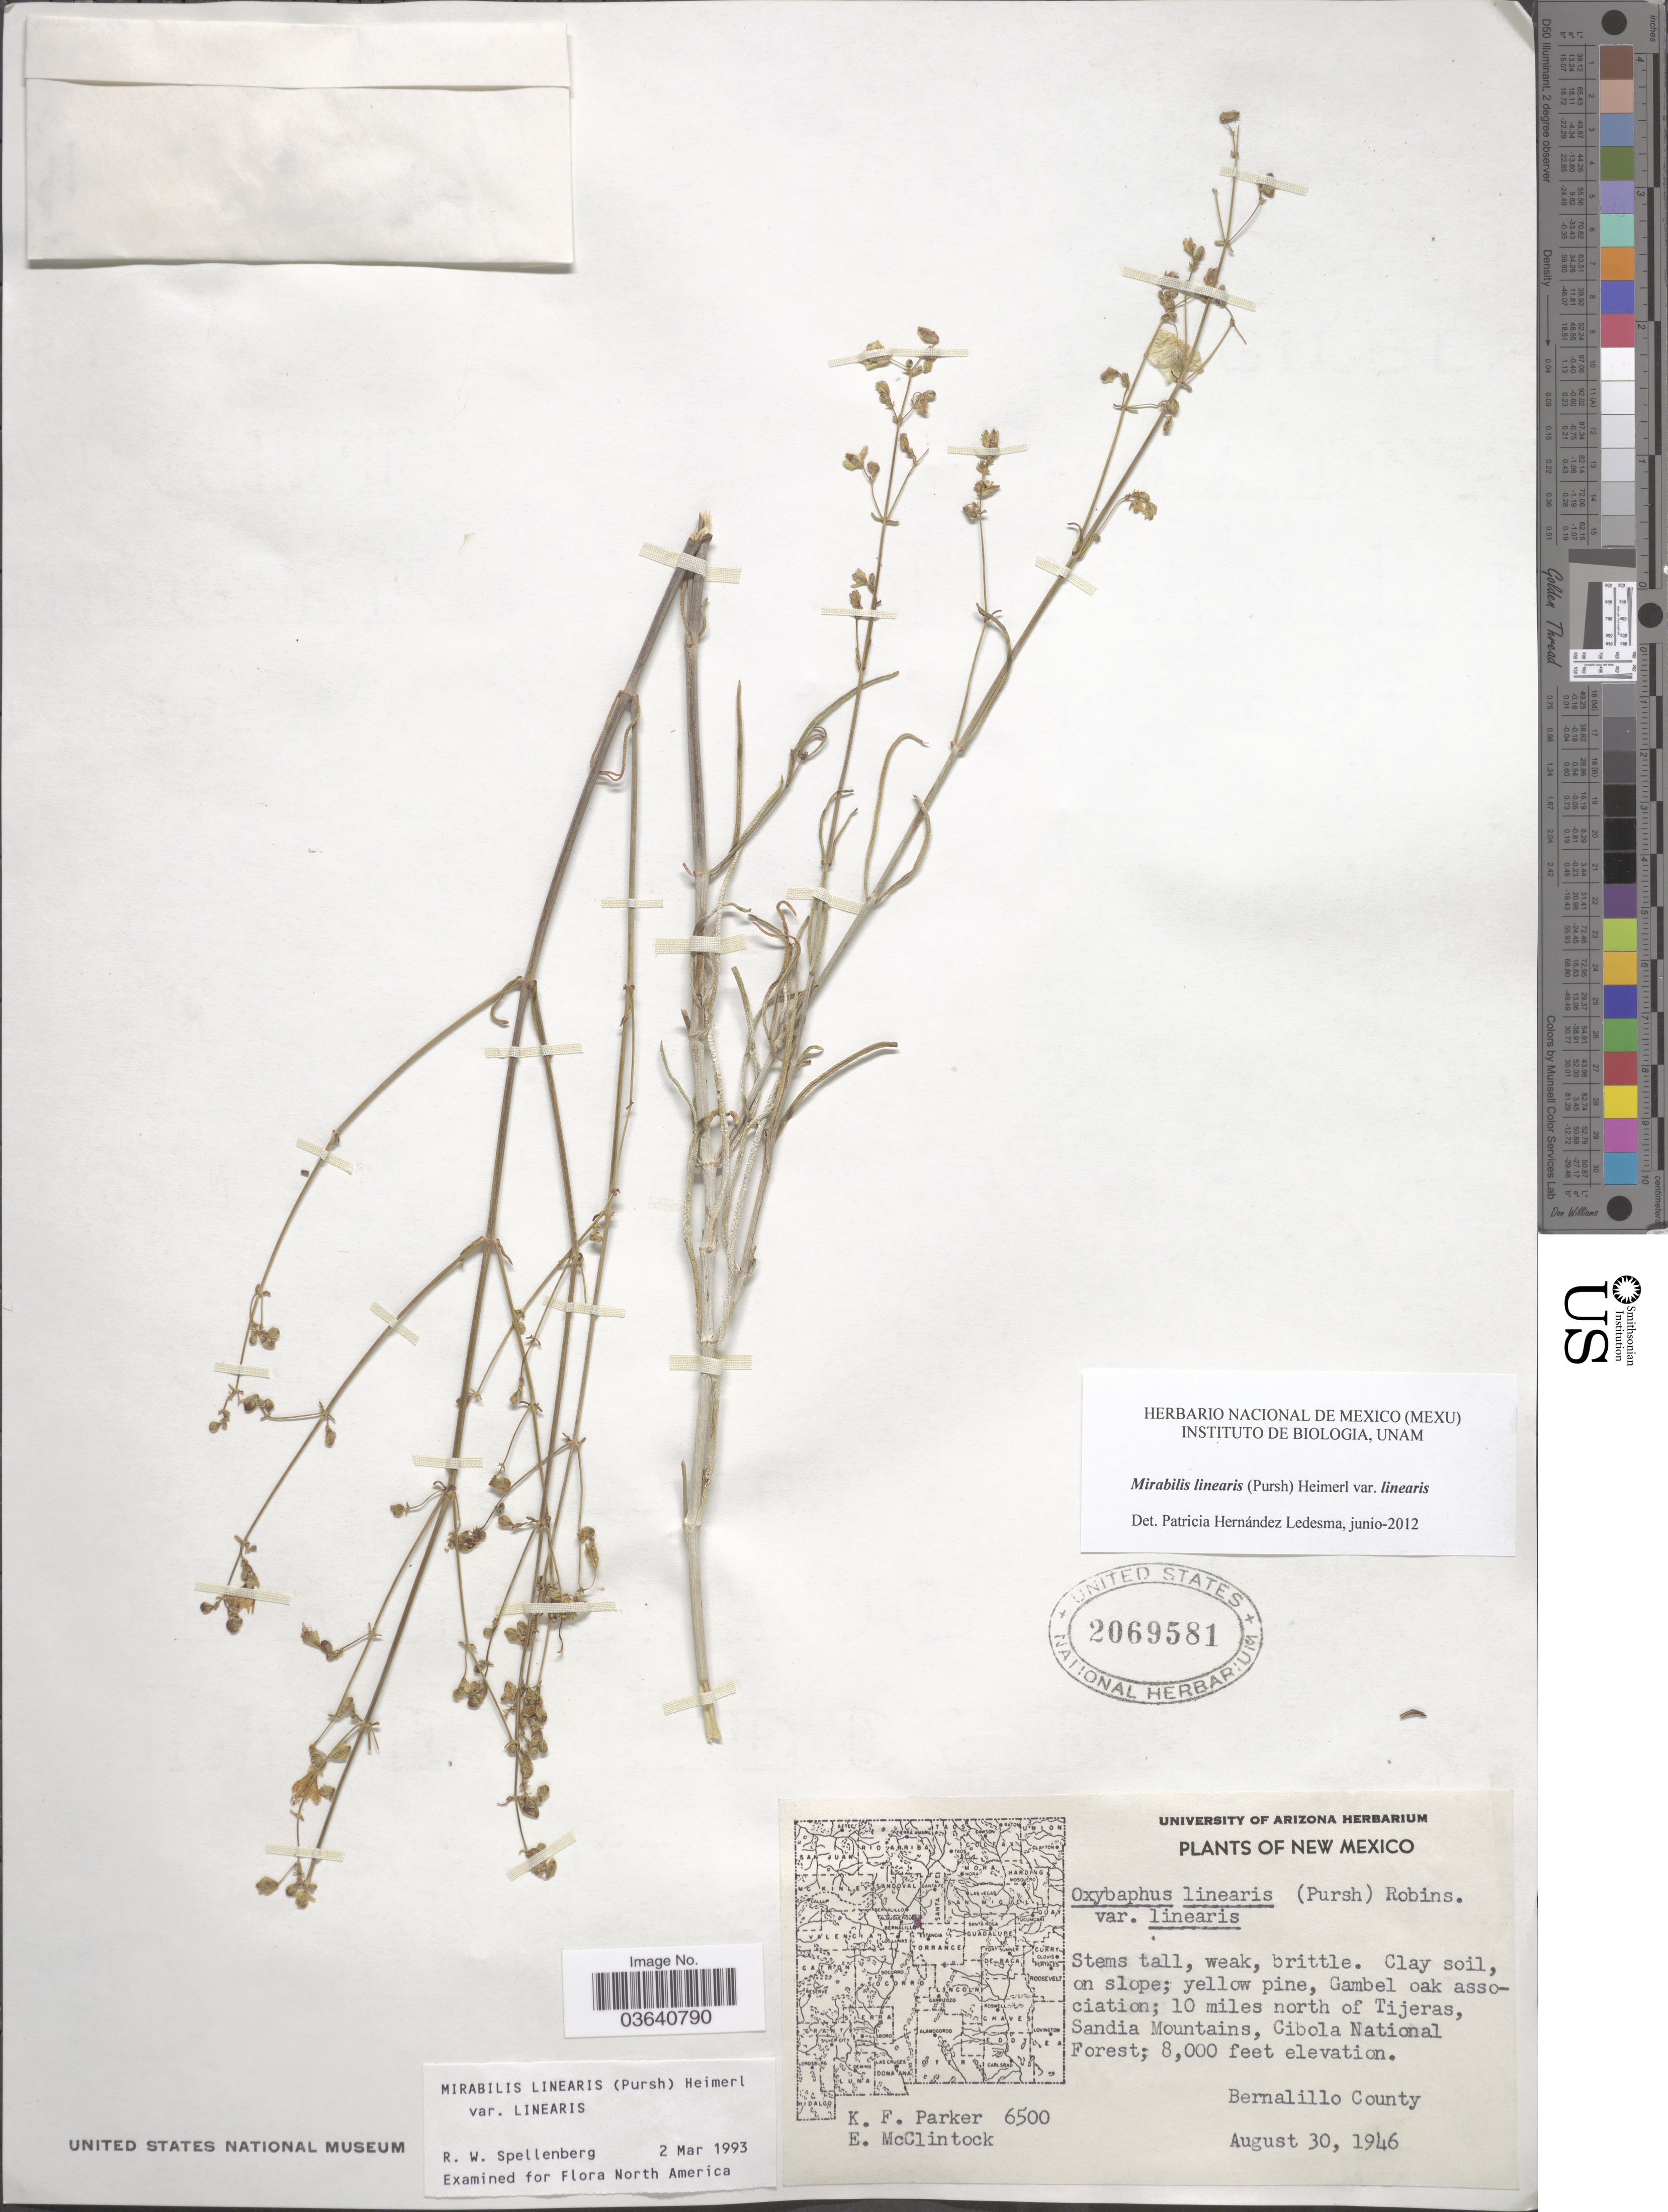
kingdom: Plantae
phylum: Tracheophyta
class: Magnoliopsida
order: Caryophyllales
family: Nyctaginaceae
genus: Mirabilis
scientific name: Mirabilis linearis var. linearis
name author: (Pursh) Heimerl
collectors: K. F. Parker & E. McClintock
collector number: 6500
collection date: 1946-08-30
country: United States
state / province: New Mexico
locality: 10 miles north of Tijeras, Sandia Mountains, Cibola National Forest. Bernalillo County.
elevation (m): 2438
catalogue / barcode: US 2069581